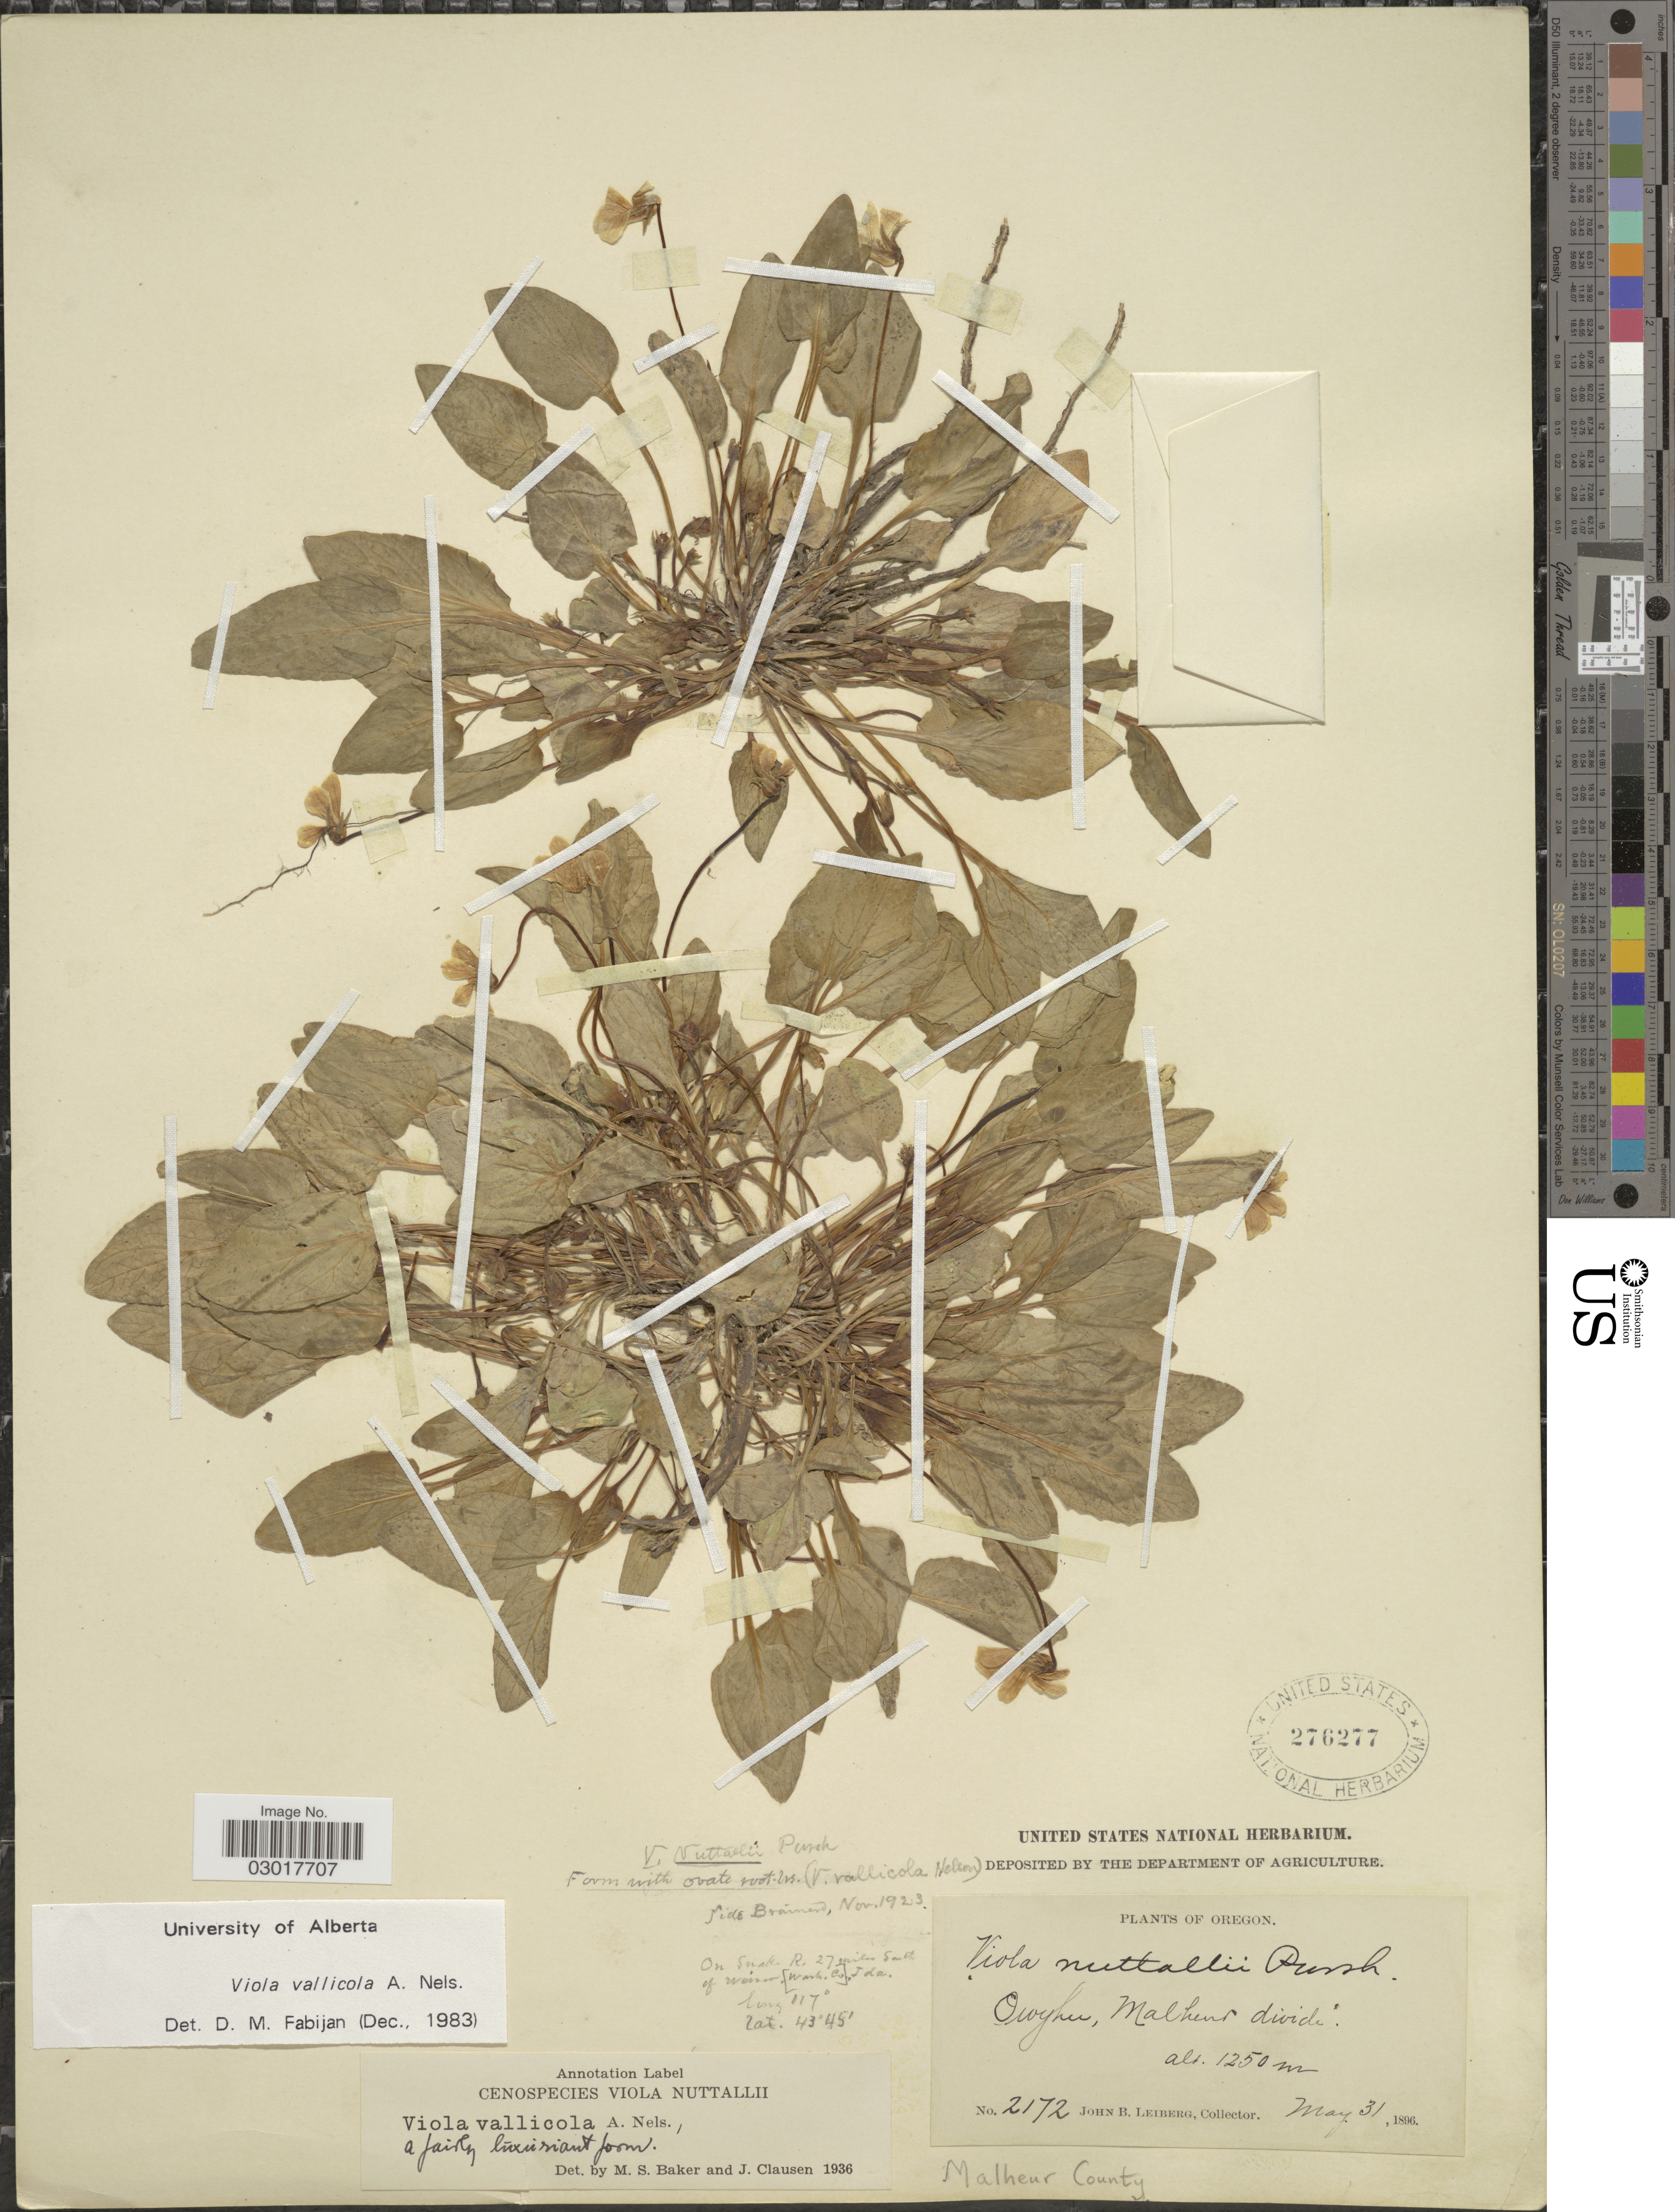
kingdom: Plantae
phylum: Tracheophyta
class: Magnoliopsida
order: Malpighiales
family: Violaceae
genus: Viola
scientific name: Viola vallicola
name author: A. Nelson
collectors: J. B. Leiberg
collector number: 2172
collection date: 1896-05-31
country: United States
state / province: Oregon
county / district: Malheur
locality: Owyhee, Malheur divide. Malheur County. On Snake R. 27 miles south of Weiser [Wash. Co.], Ida.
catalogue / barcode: US 276277